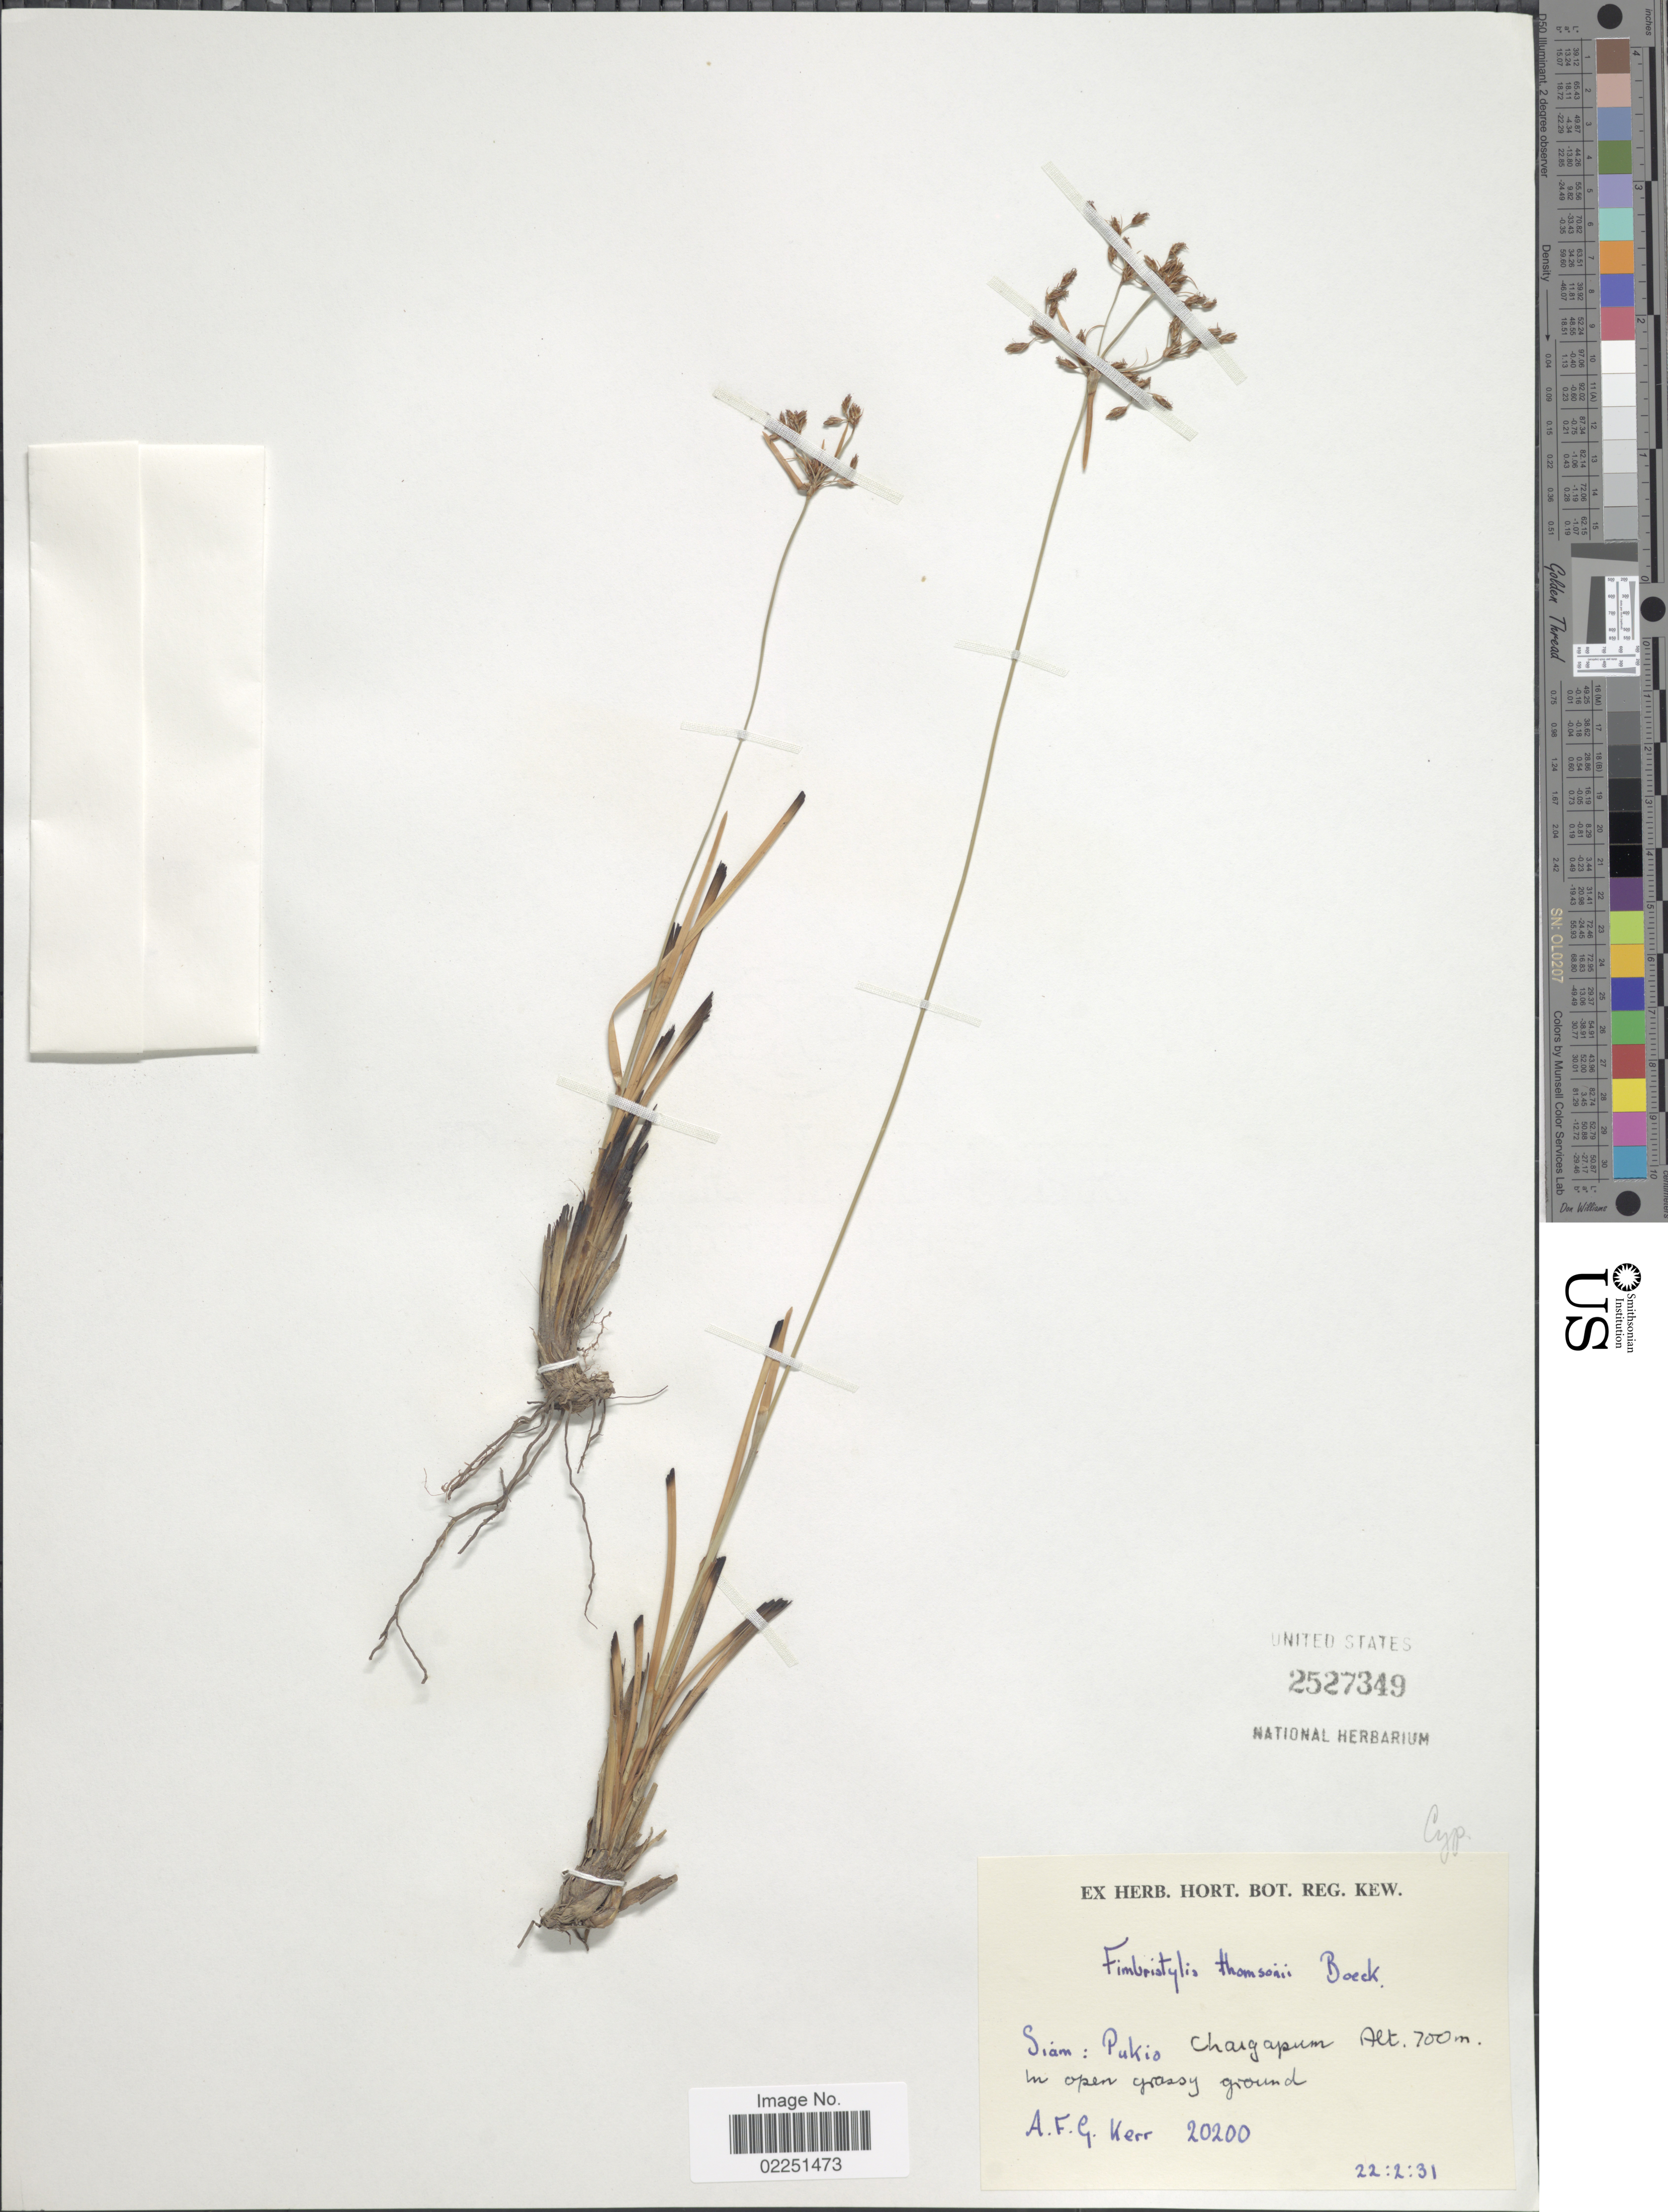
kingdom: Plantae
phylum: Tracheophyta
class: Liliopsida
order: Poales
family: Cyperaceae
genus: Fimbristylis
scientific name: Fimbristylis thomsonii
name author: Boeckeler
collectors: A. F. G. Kerr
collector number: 20200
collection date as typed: Transcribed d/m/y: 22/2/31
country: Thailand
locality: Siam: Pukio, chaigapum [interpreted]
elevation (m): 700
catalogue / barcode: US 2527349